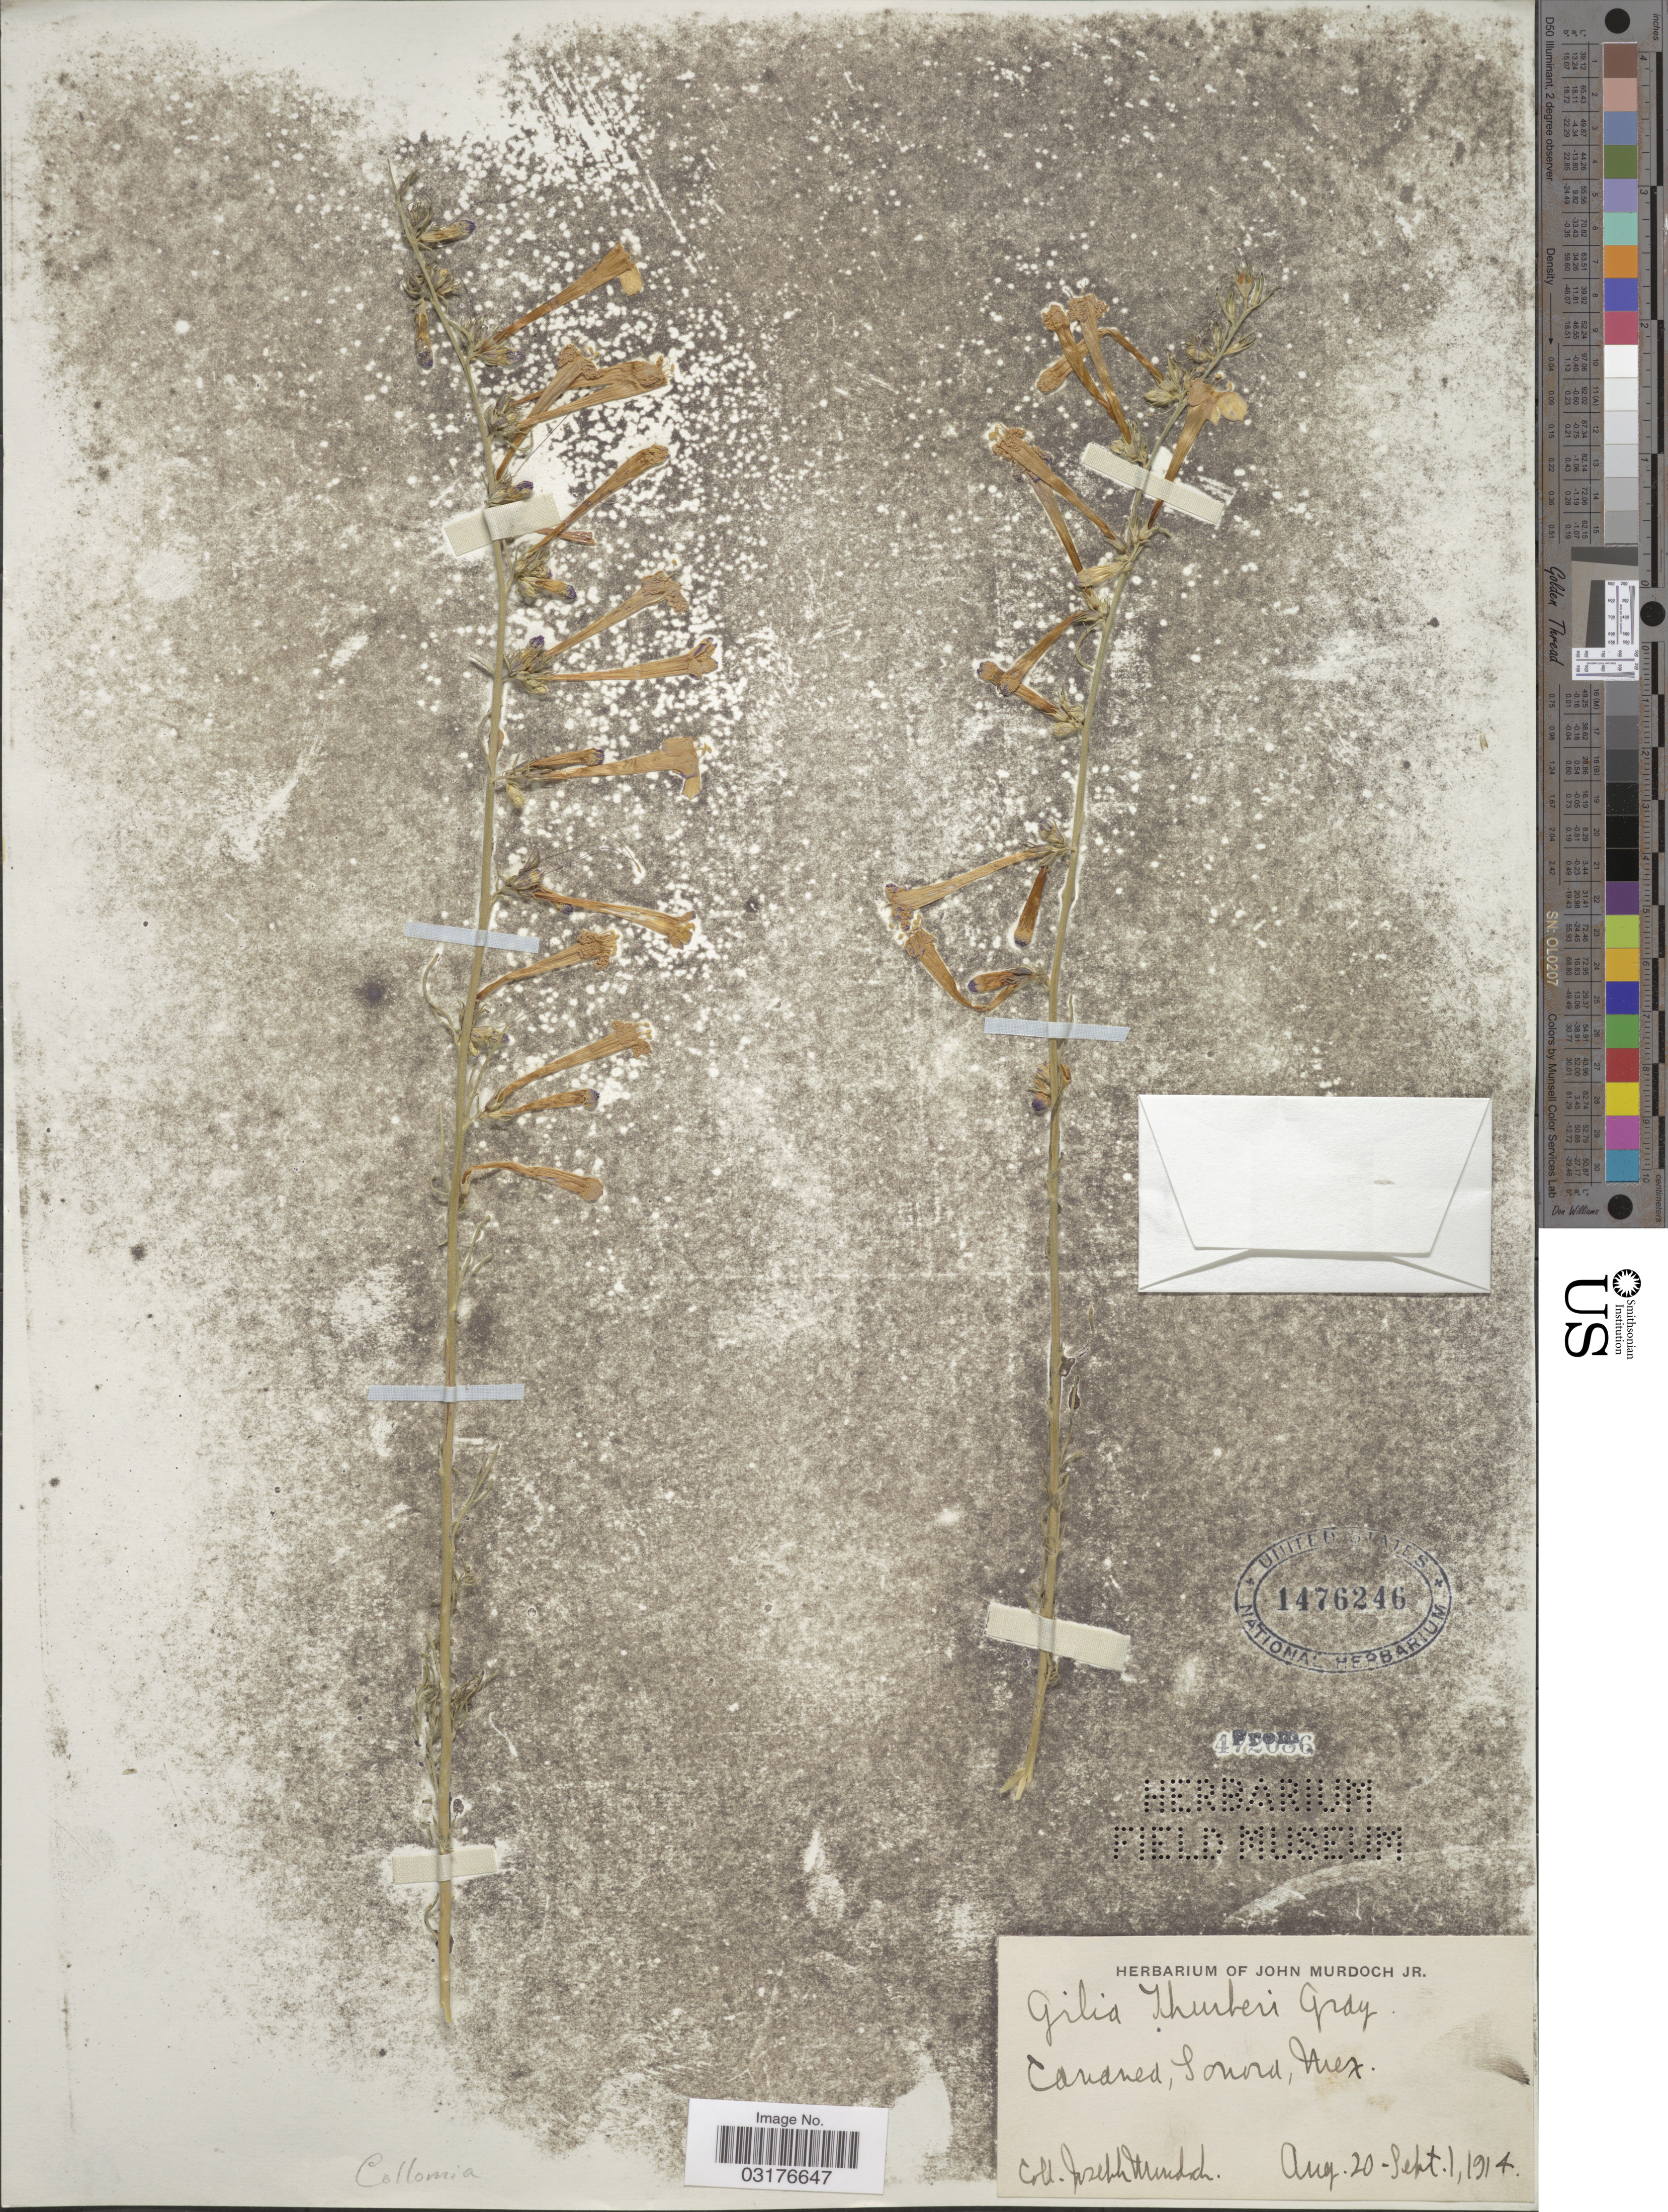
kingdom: Plantae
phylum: Tracheophyta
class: Magnoliopsida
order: Ericales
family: Polemoniaceae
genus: Ipomopsis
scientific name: Ipomopsis thurberi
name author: (A. Gray) V.E. Grant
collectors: J. Murdoch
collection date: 1914-08-20/1914-09-01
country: Mexico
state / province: Sonora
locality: Cananea.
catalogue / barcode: US 1476246